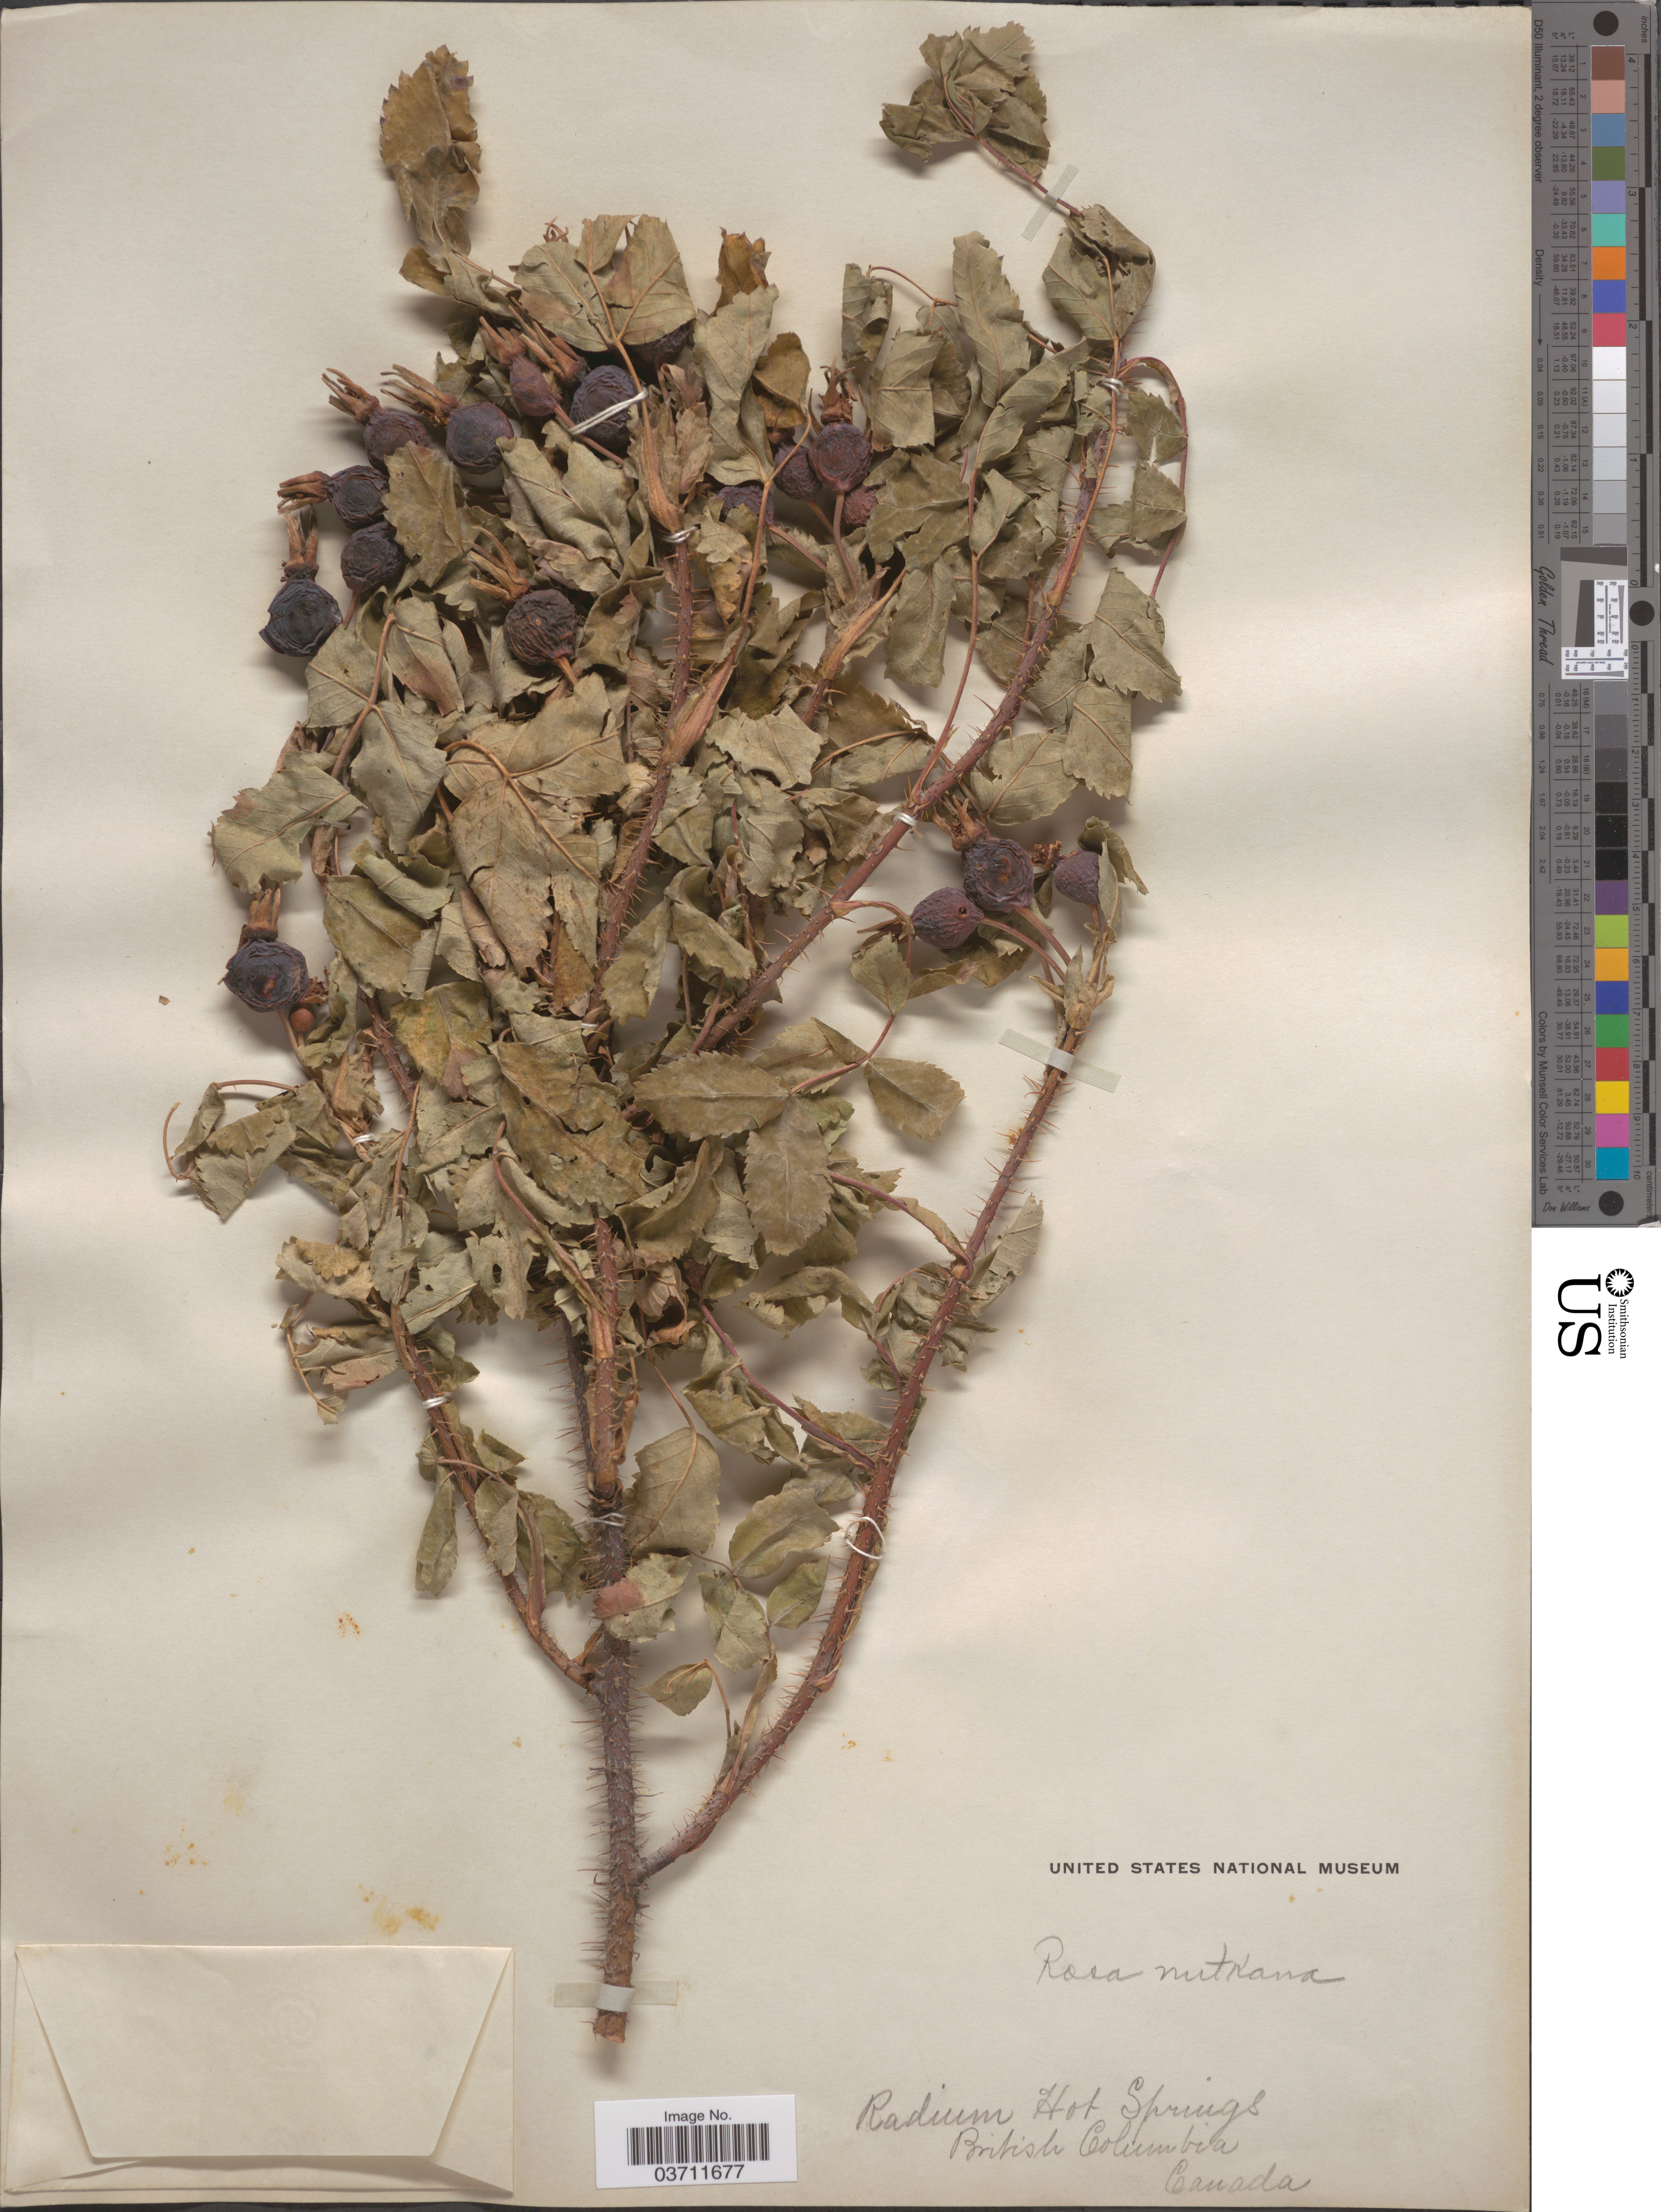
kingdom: Plantae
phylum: Tracheophyta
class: Magnoliopsida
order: Rosales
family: Rosaceae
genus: Rosa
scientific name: Rosa nutkana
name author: C. Presl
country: Canada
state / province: British Columbia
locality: Radium Hot Springs.